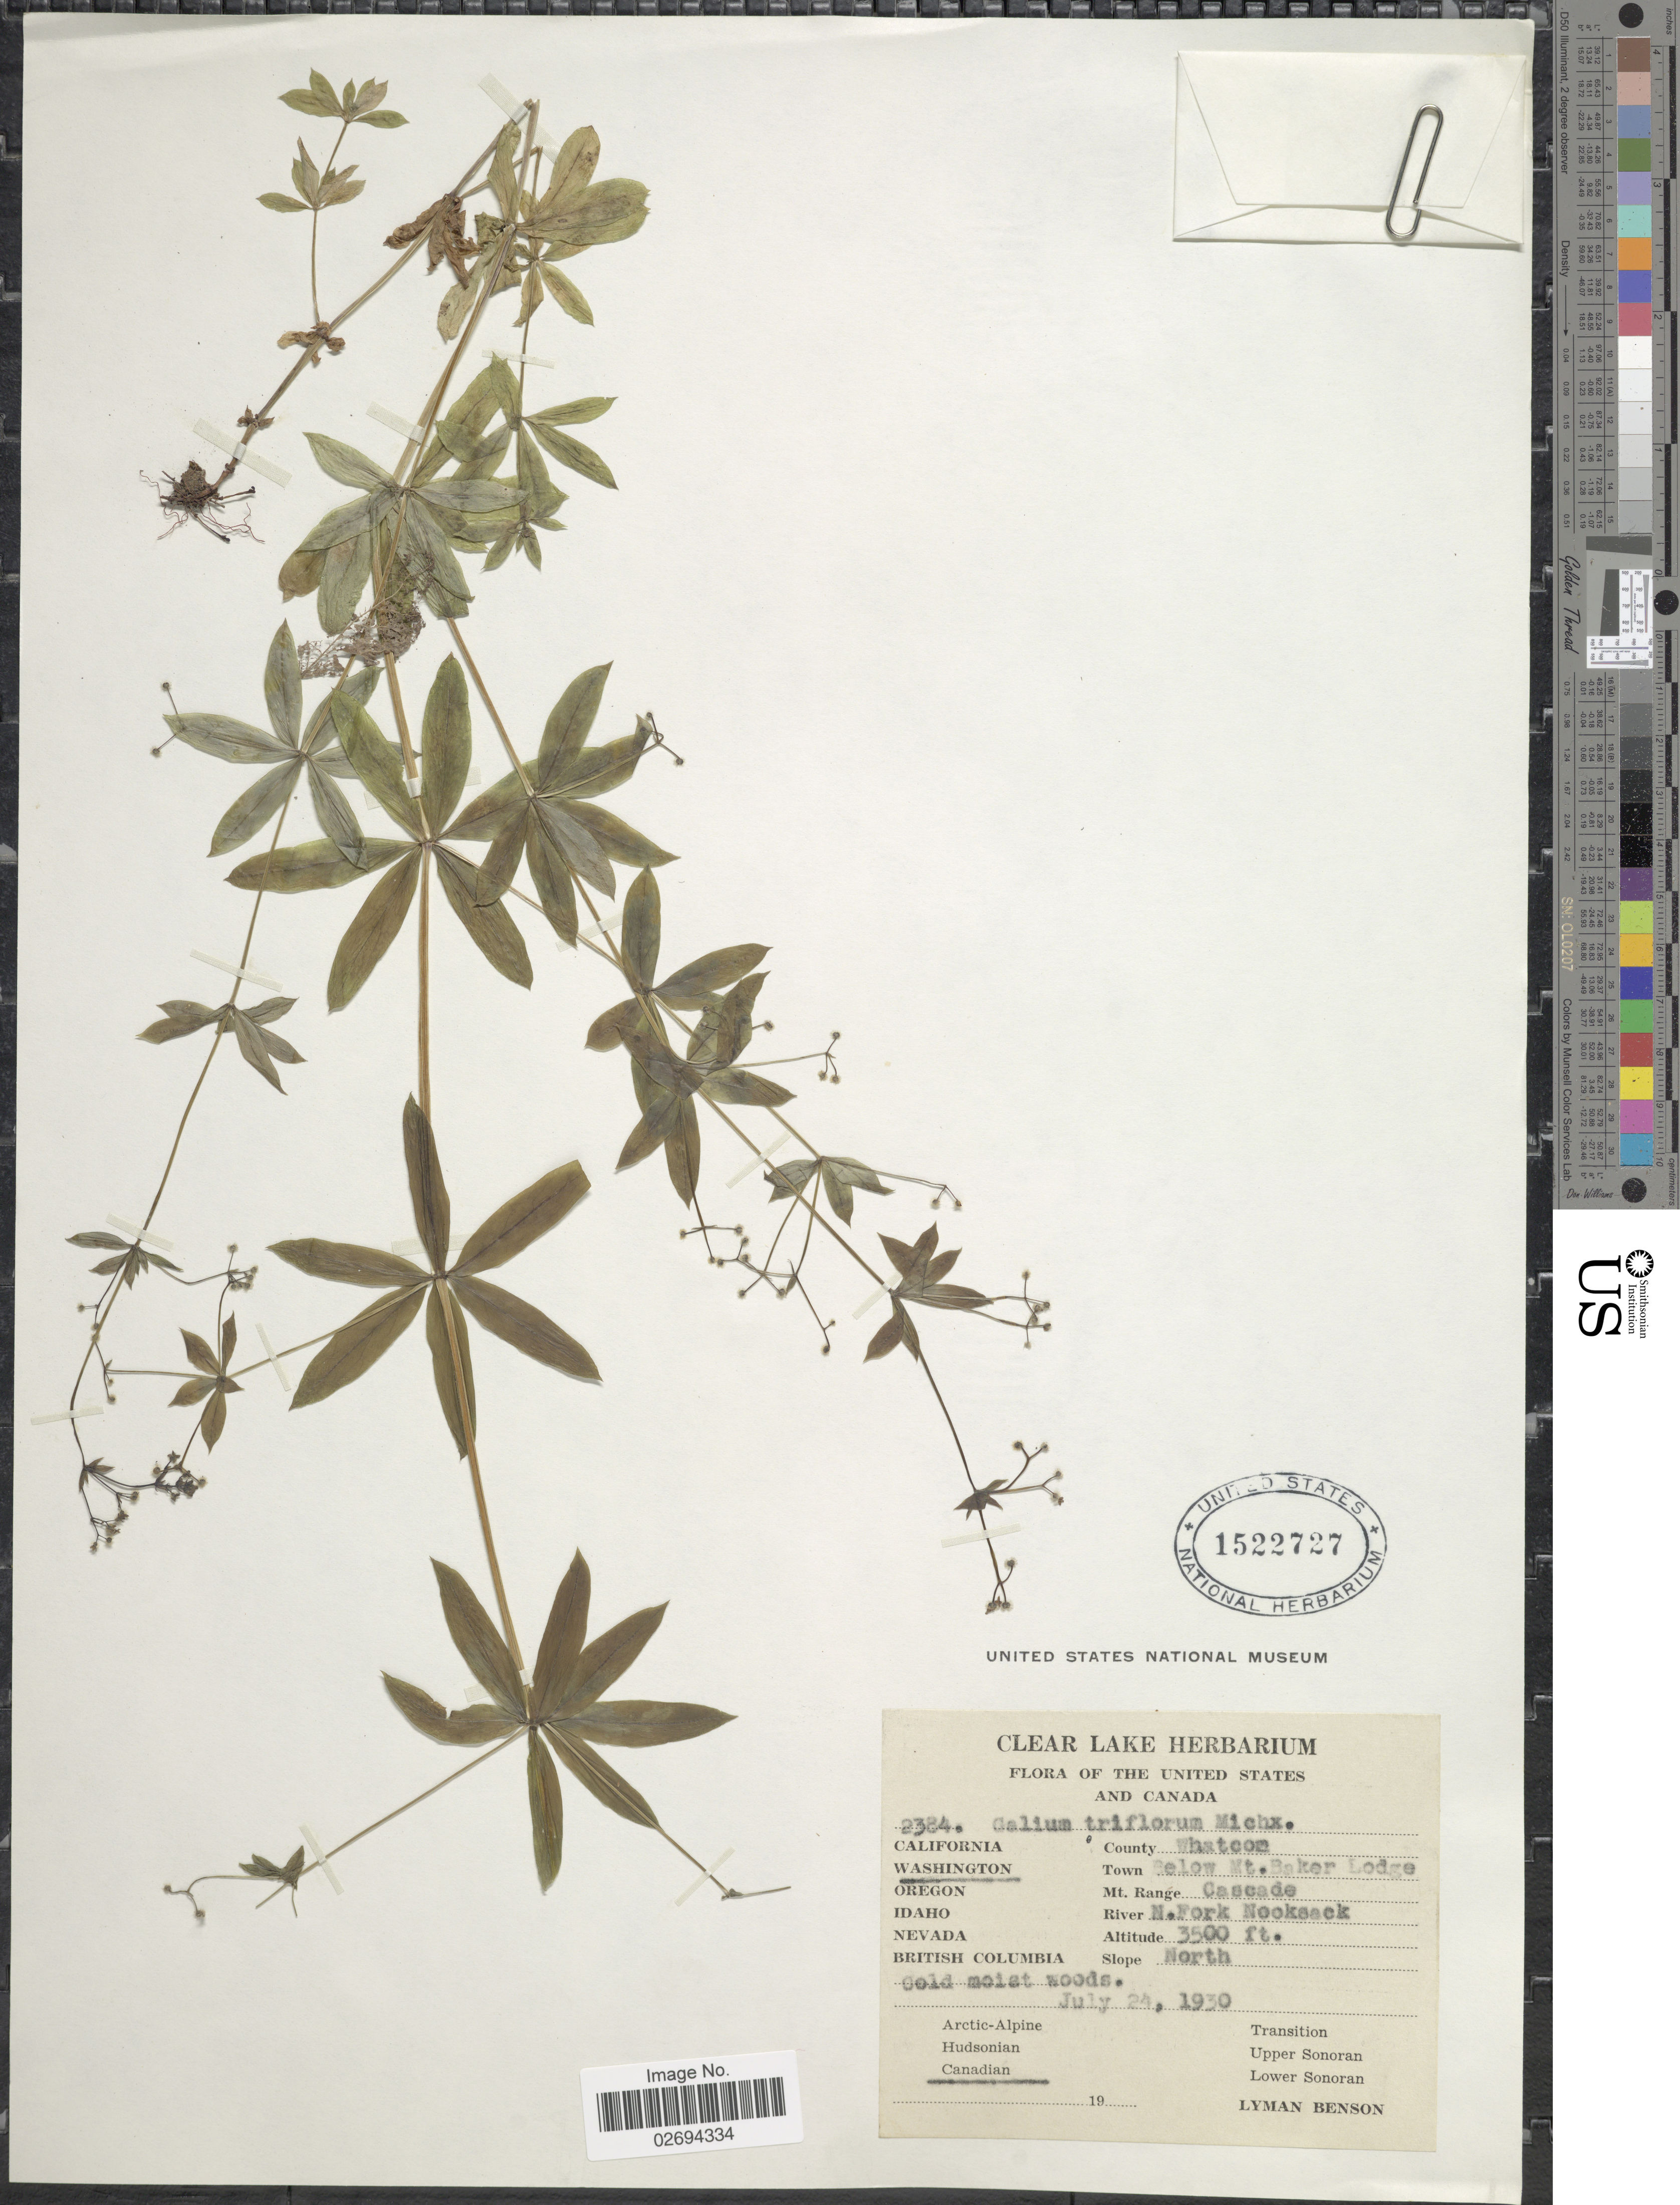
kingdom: Plantae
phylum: Tracheophyta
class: Magnoliopsida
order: Gentianales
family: Rubiaceae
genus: Galium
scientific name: Galium triflorum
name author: Michx.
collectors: L. D. Benson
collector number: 2384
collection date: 1930-07-24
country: United States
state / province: Washington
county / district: Whatcom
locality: County: Whatcom. Below Mt. Baker Lodge. Mt. Range: Cascade. River: N. Fork Nooksack. Slope: North.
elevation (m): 1067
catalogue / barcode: US 1522727